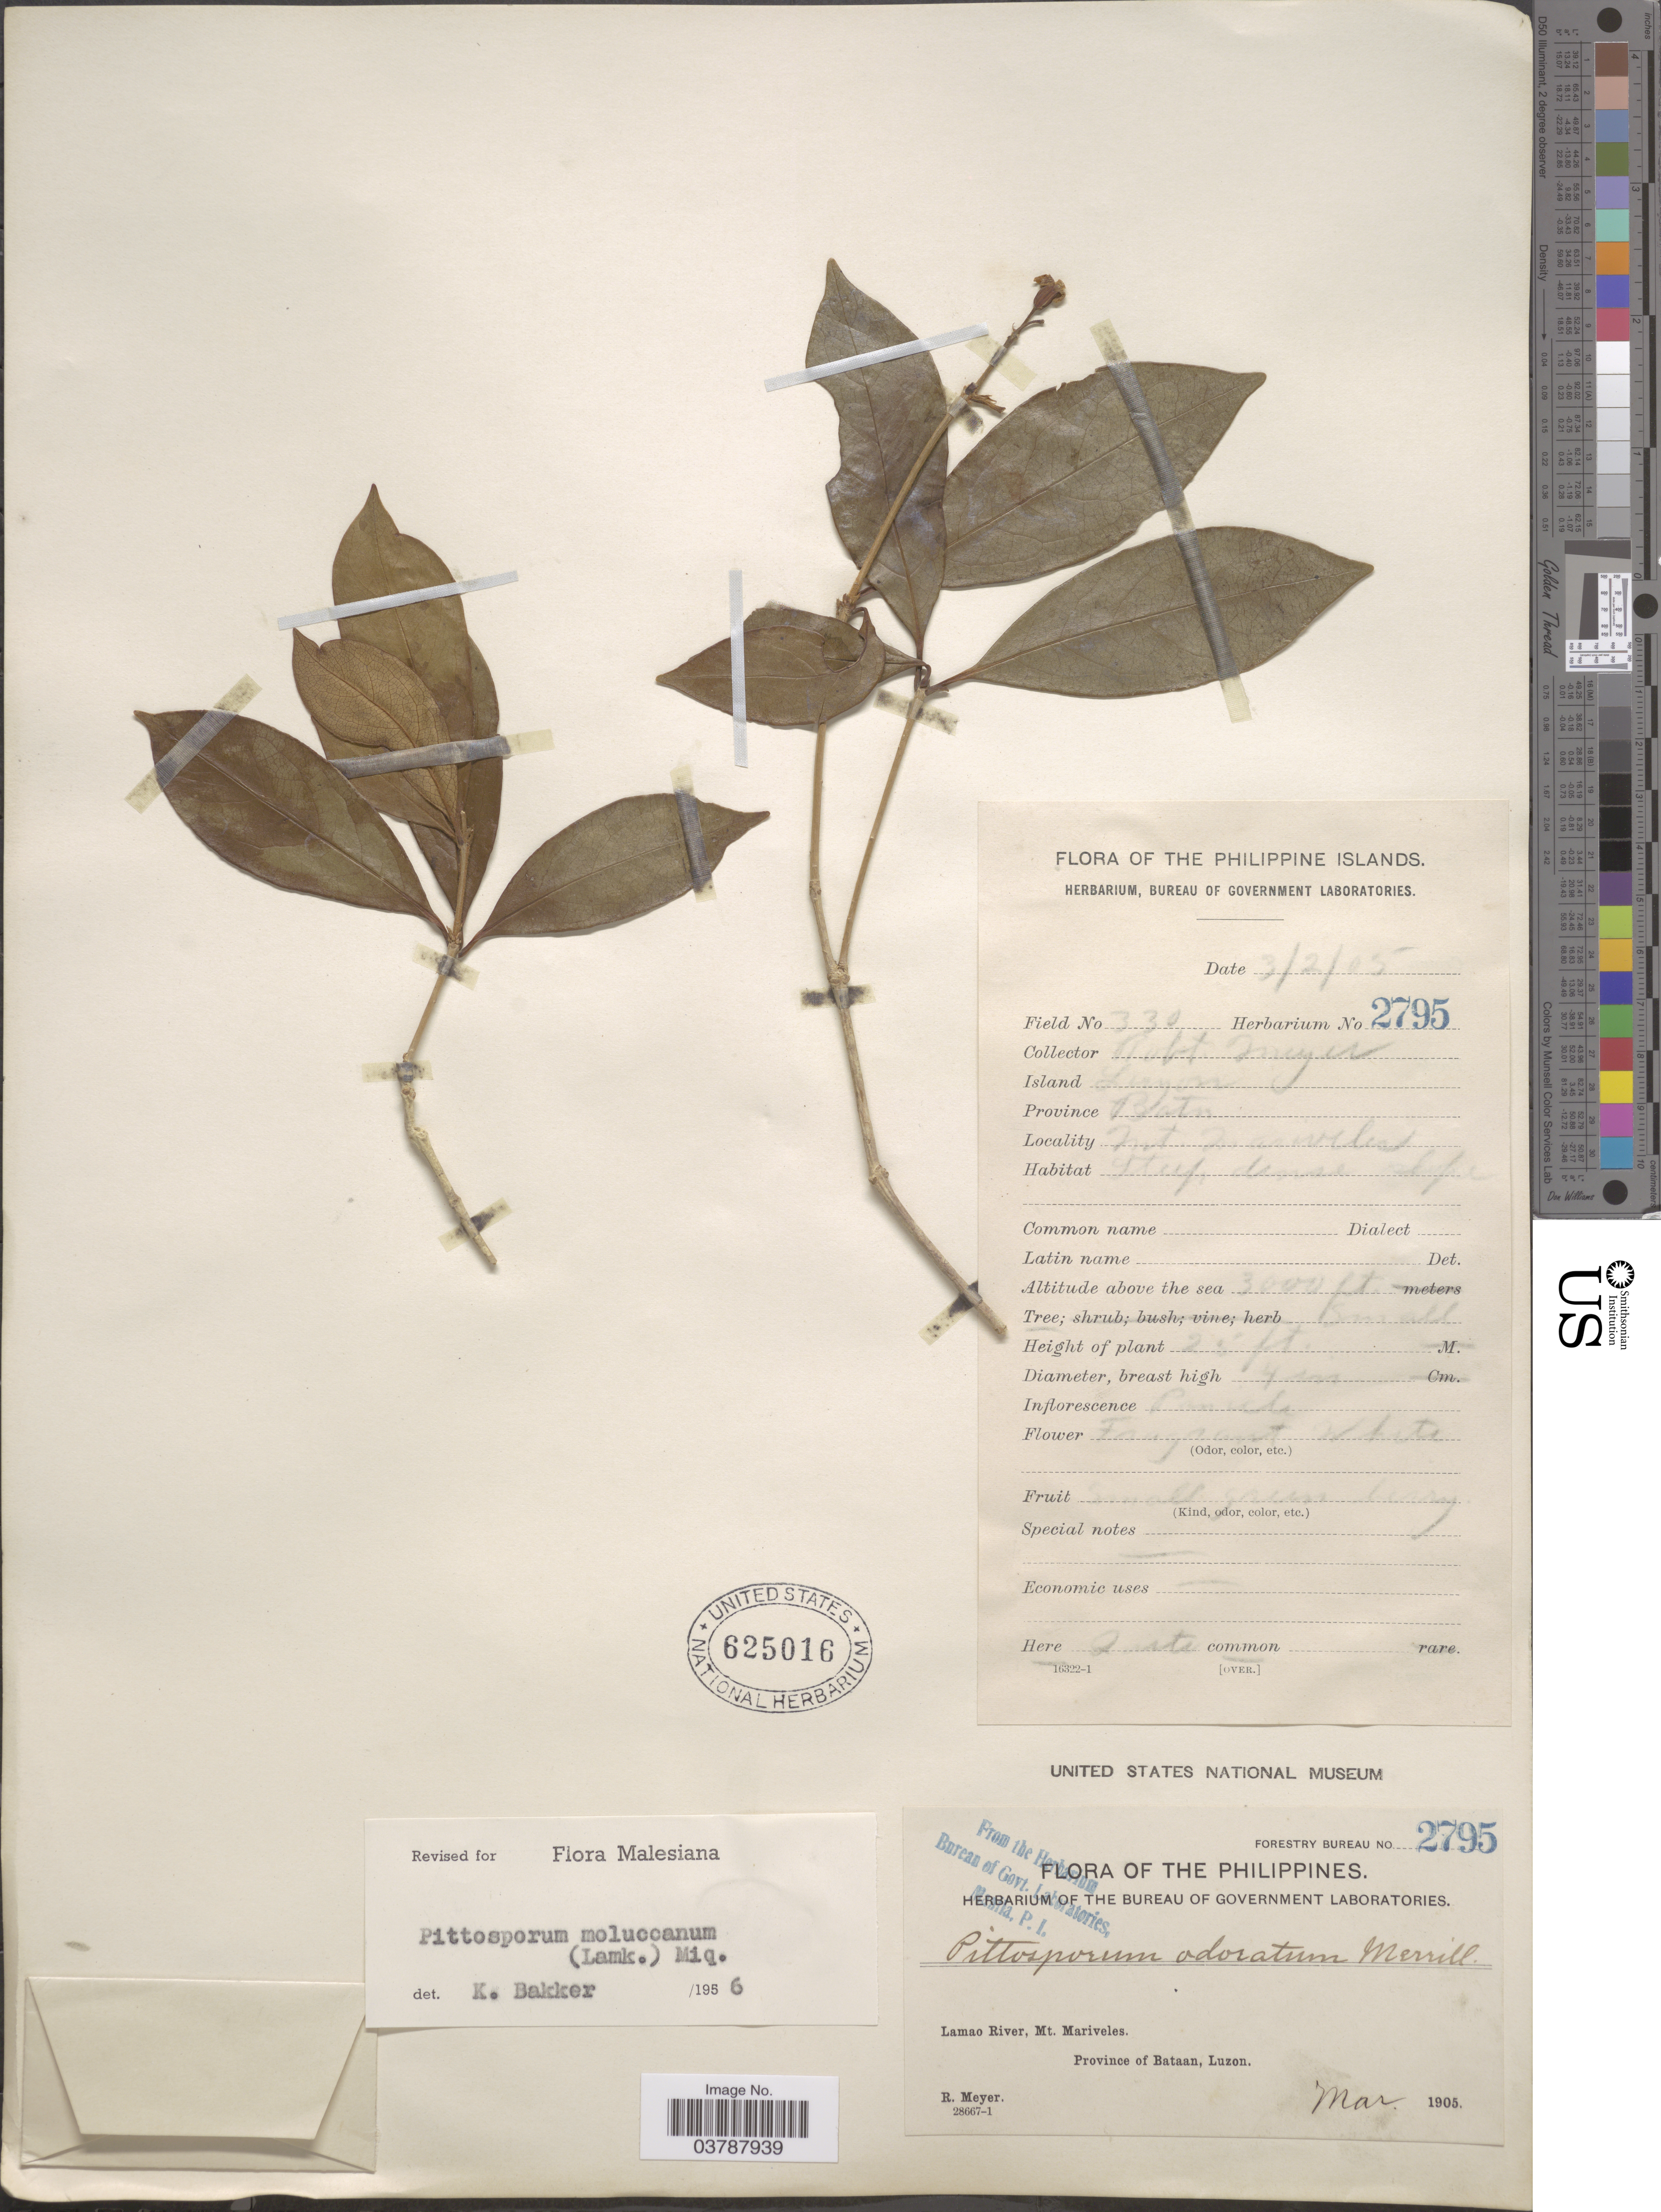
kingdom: Plantae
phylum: Tracheophyta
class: Magnoliopsida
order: Apiales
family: Pittosporaceae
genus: Pittosporum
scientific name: Pittosporum moluccanum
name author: (Lam.) Miq.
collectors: R. Meyer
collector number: Forestry Bureau 2795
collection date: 1905-03-02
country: Philippines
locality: Lamao River, Mt. Mariveles. Province of Bataan, Island Luzon.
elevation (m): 914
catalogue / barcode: US 625016